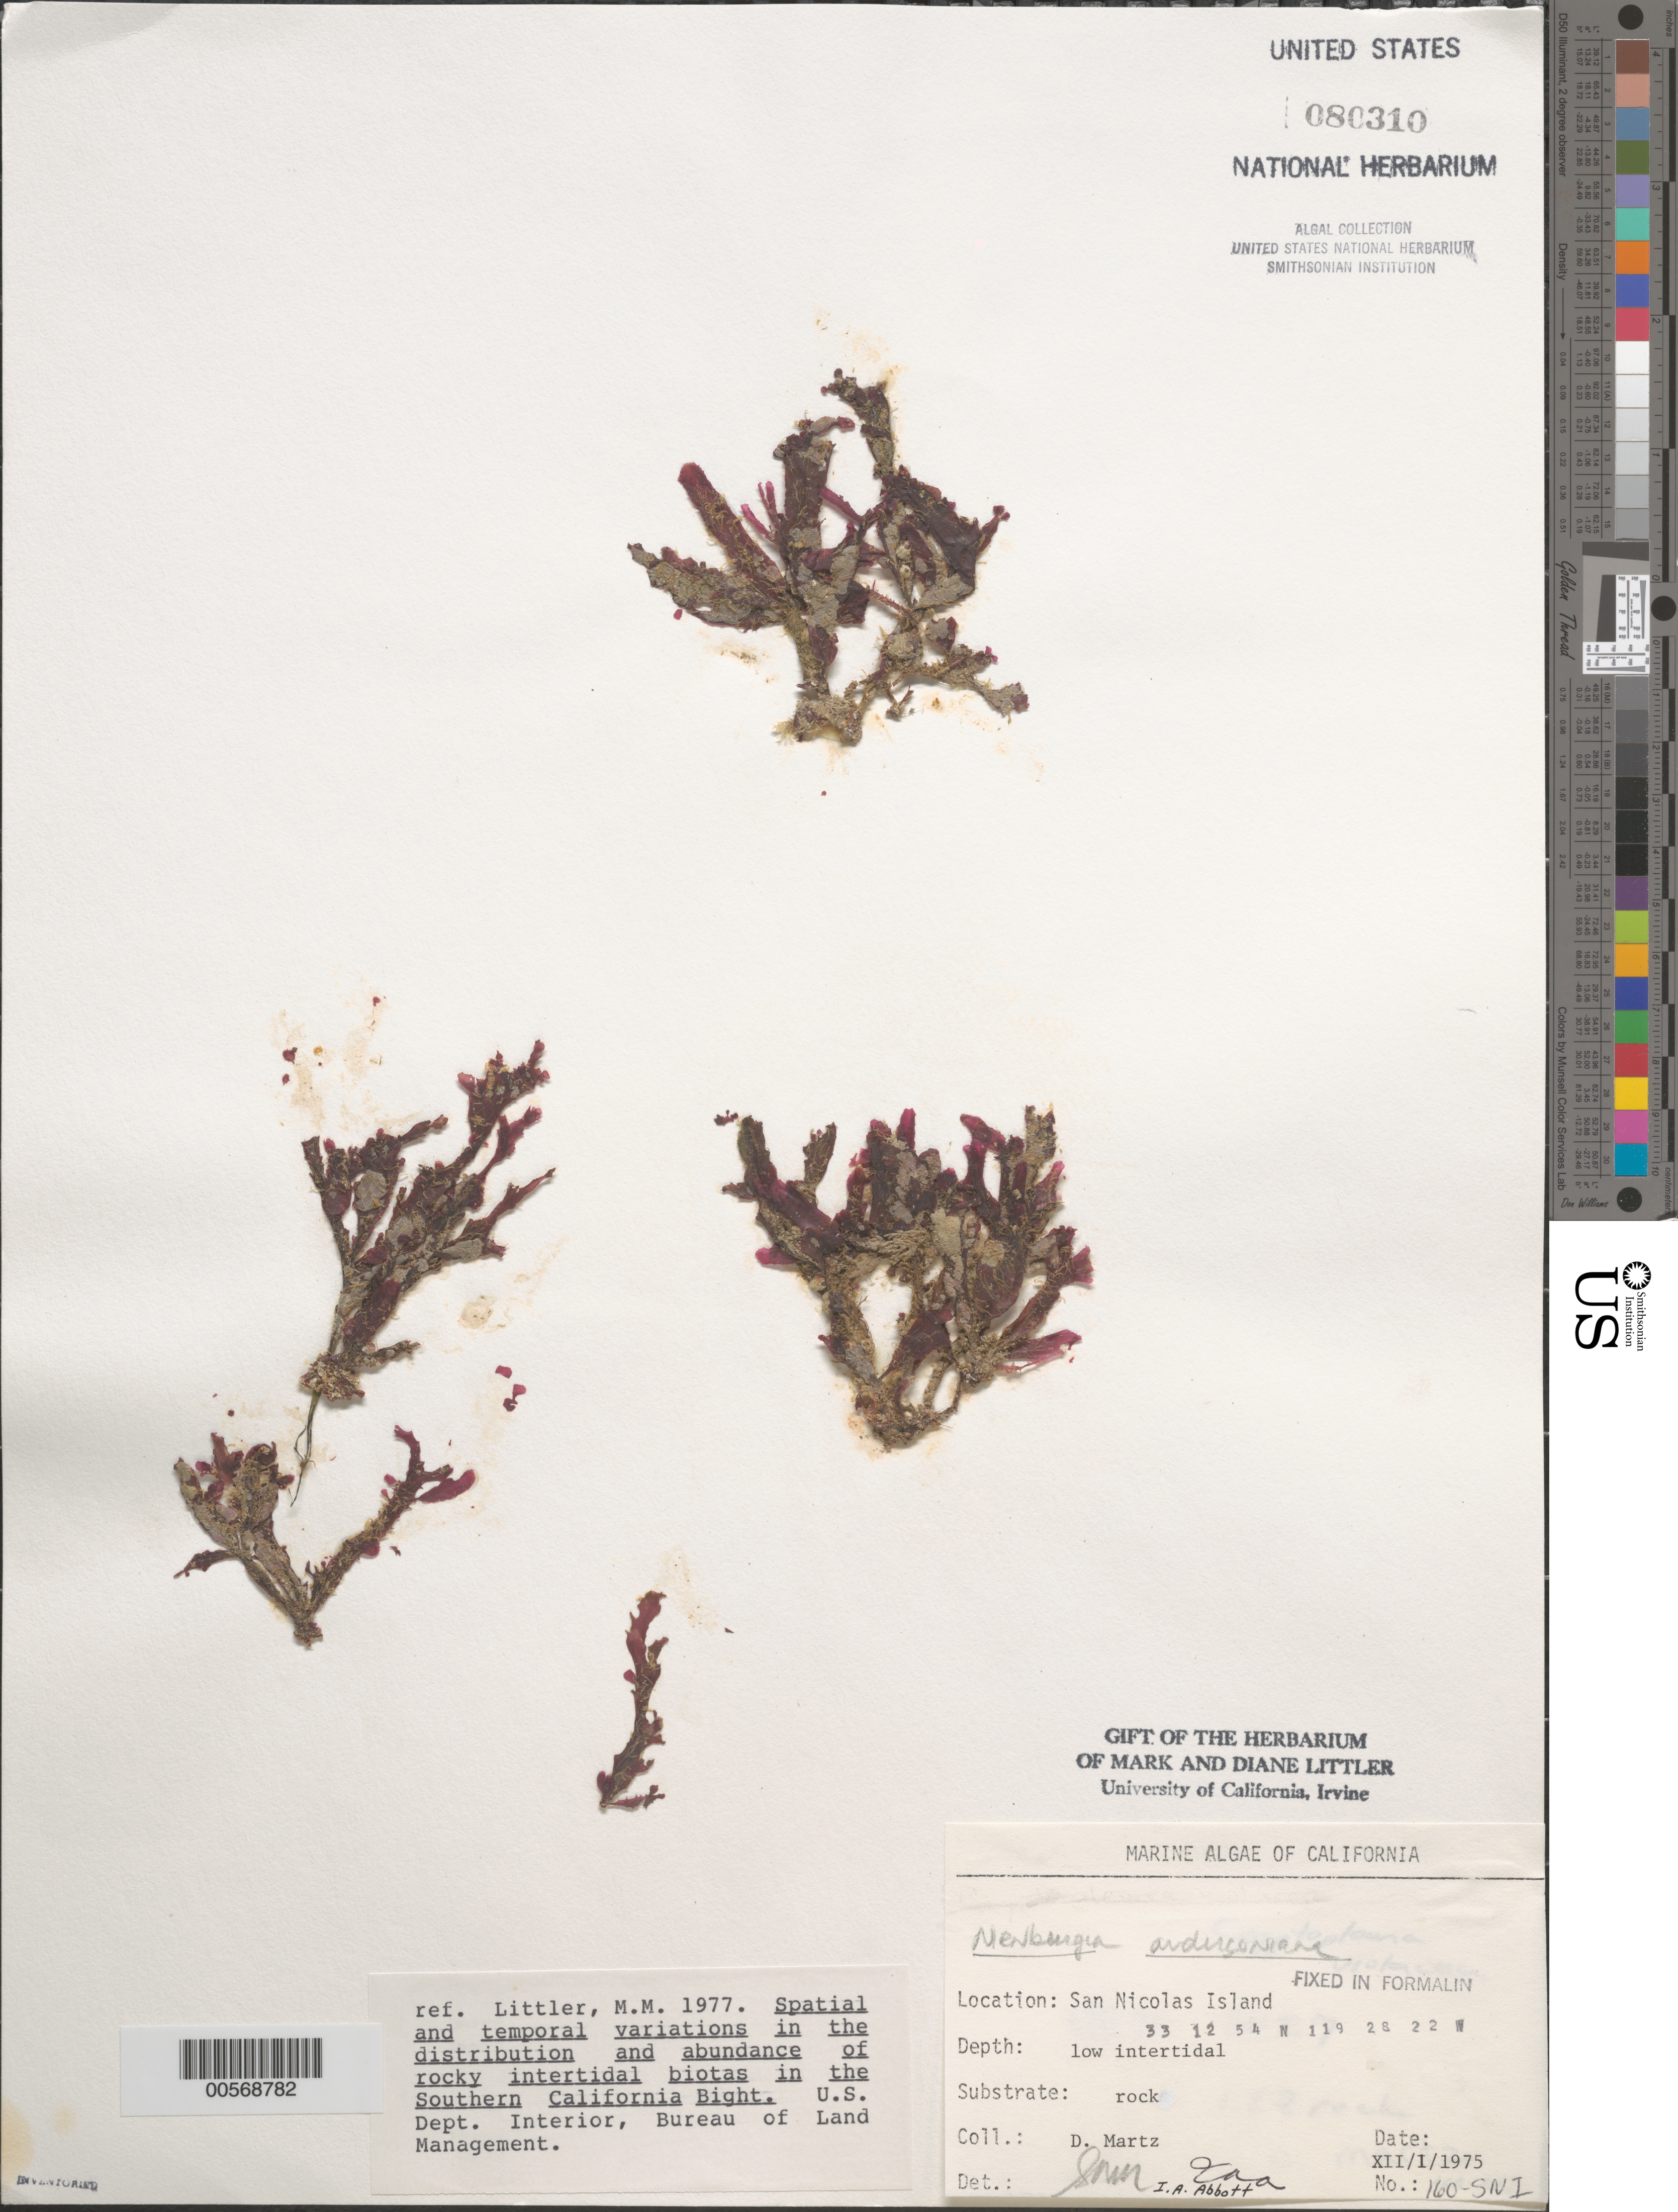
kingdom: Plantae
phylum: Rhodophyta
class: Florideophyceae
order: Ceramiales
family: Delesseriaceae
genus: Nienburgia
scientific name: Nienburgia andersoniana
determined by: Abbott, I. A.; Murray, S. N.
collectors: D. Martz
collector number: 160-SNI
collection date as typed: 01 Dec 1975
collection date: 1975-12-01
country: United States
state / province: California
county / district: Ventura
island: San Nicolas Island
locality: Dutch Harbor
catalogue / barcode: US 80310